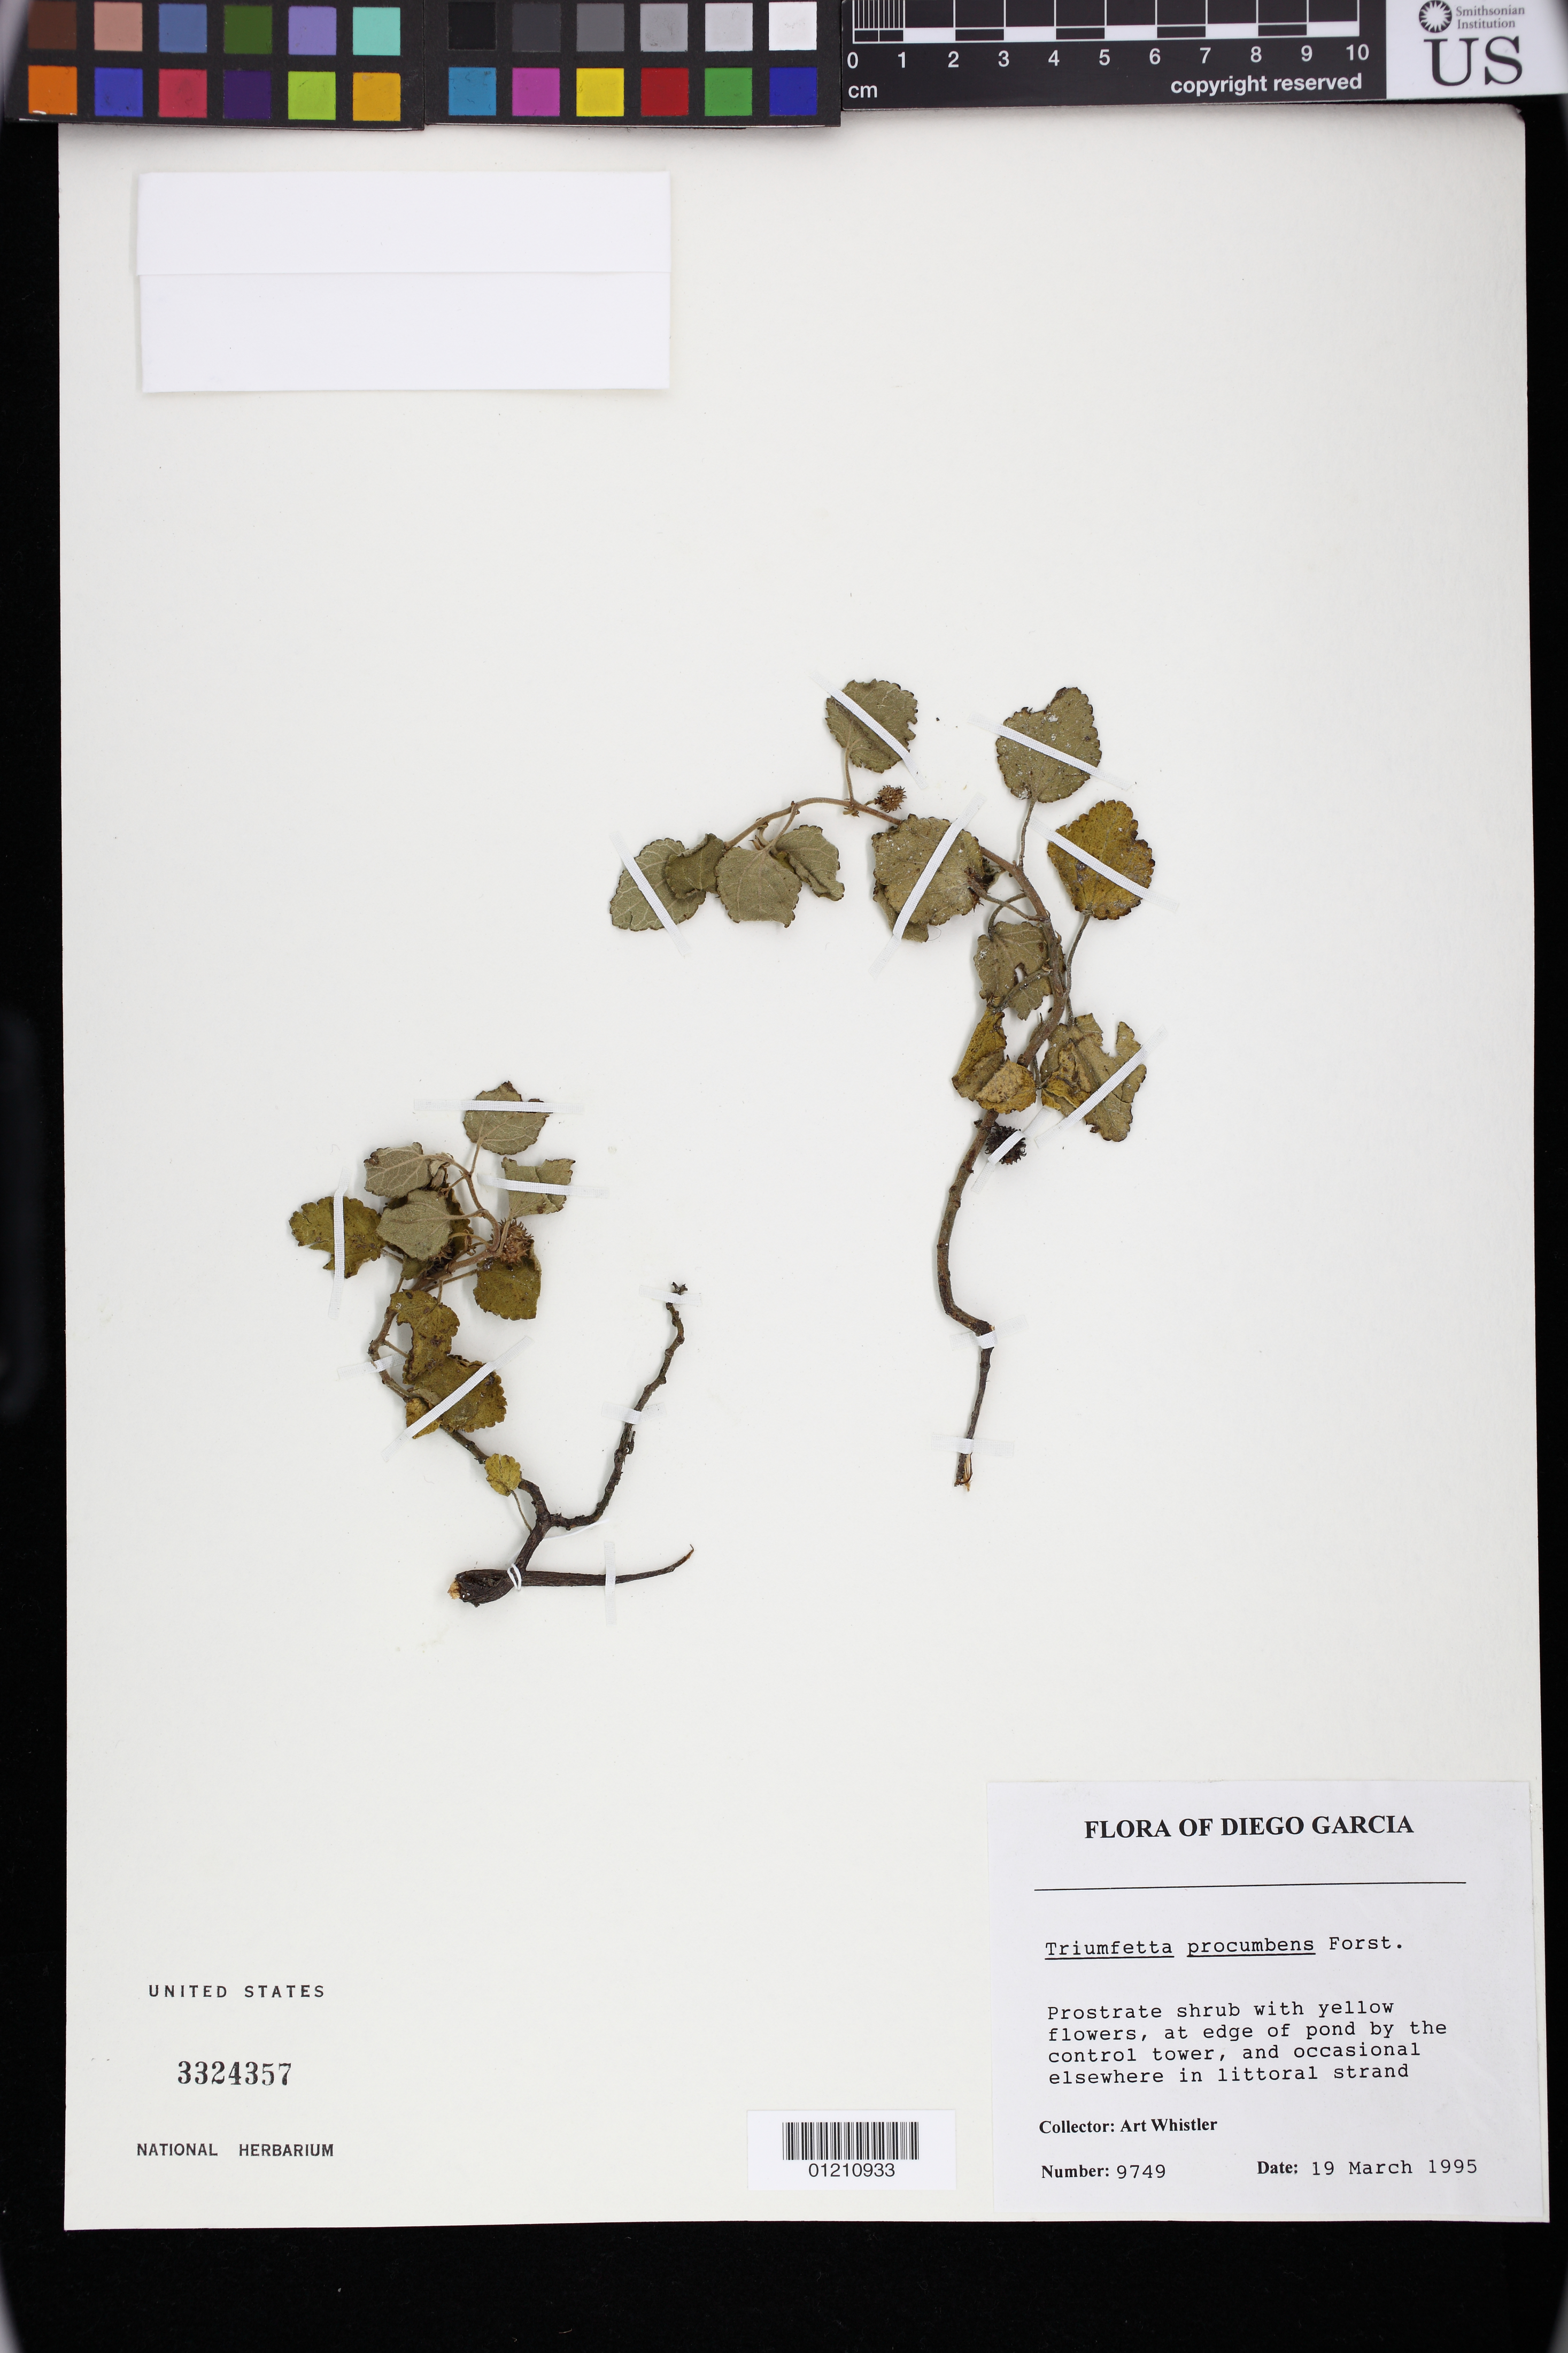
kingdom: Plantae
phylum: Tracheophyta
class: Magnoliopsida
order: Malvales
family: Malvaceae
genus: Triumfetta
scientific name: Triumfetta procumbens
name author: G. Forst.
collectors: A. Whistler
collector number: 9749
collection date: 1995-03-19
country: British Indian Ocean Territory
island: Diego Garcia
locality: at edge of pond by the control tower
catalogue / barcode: US 3324357